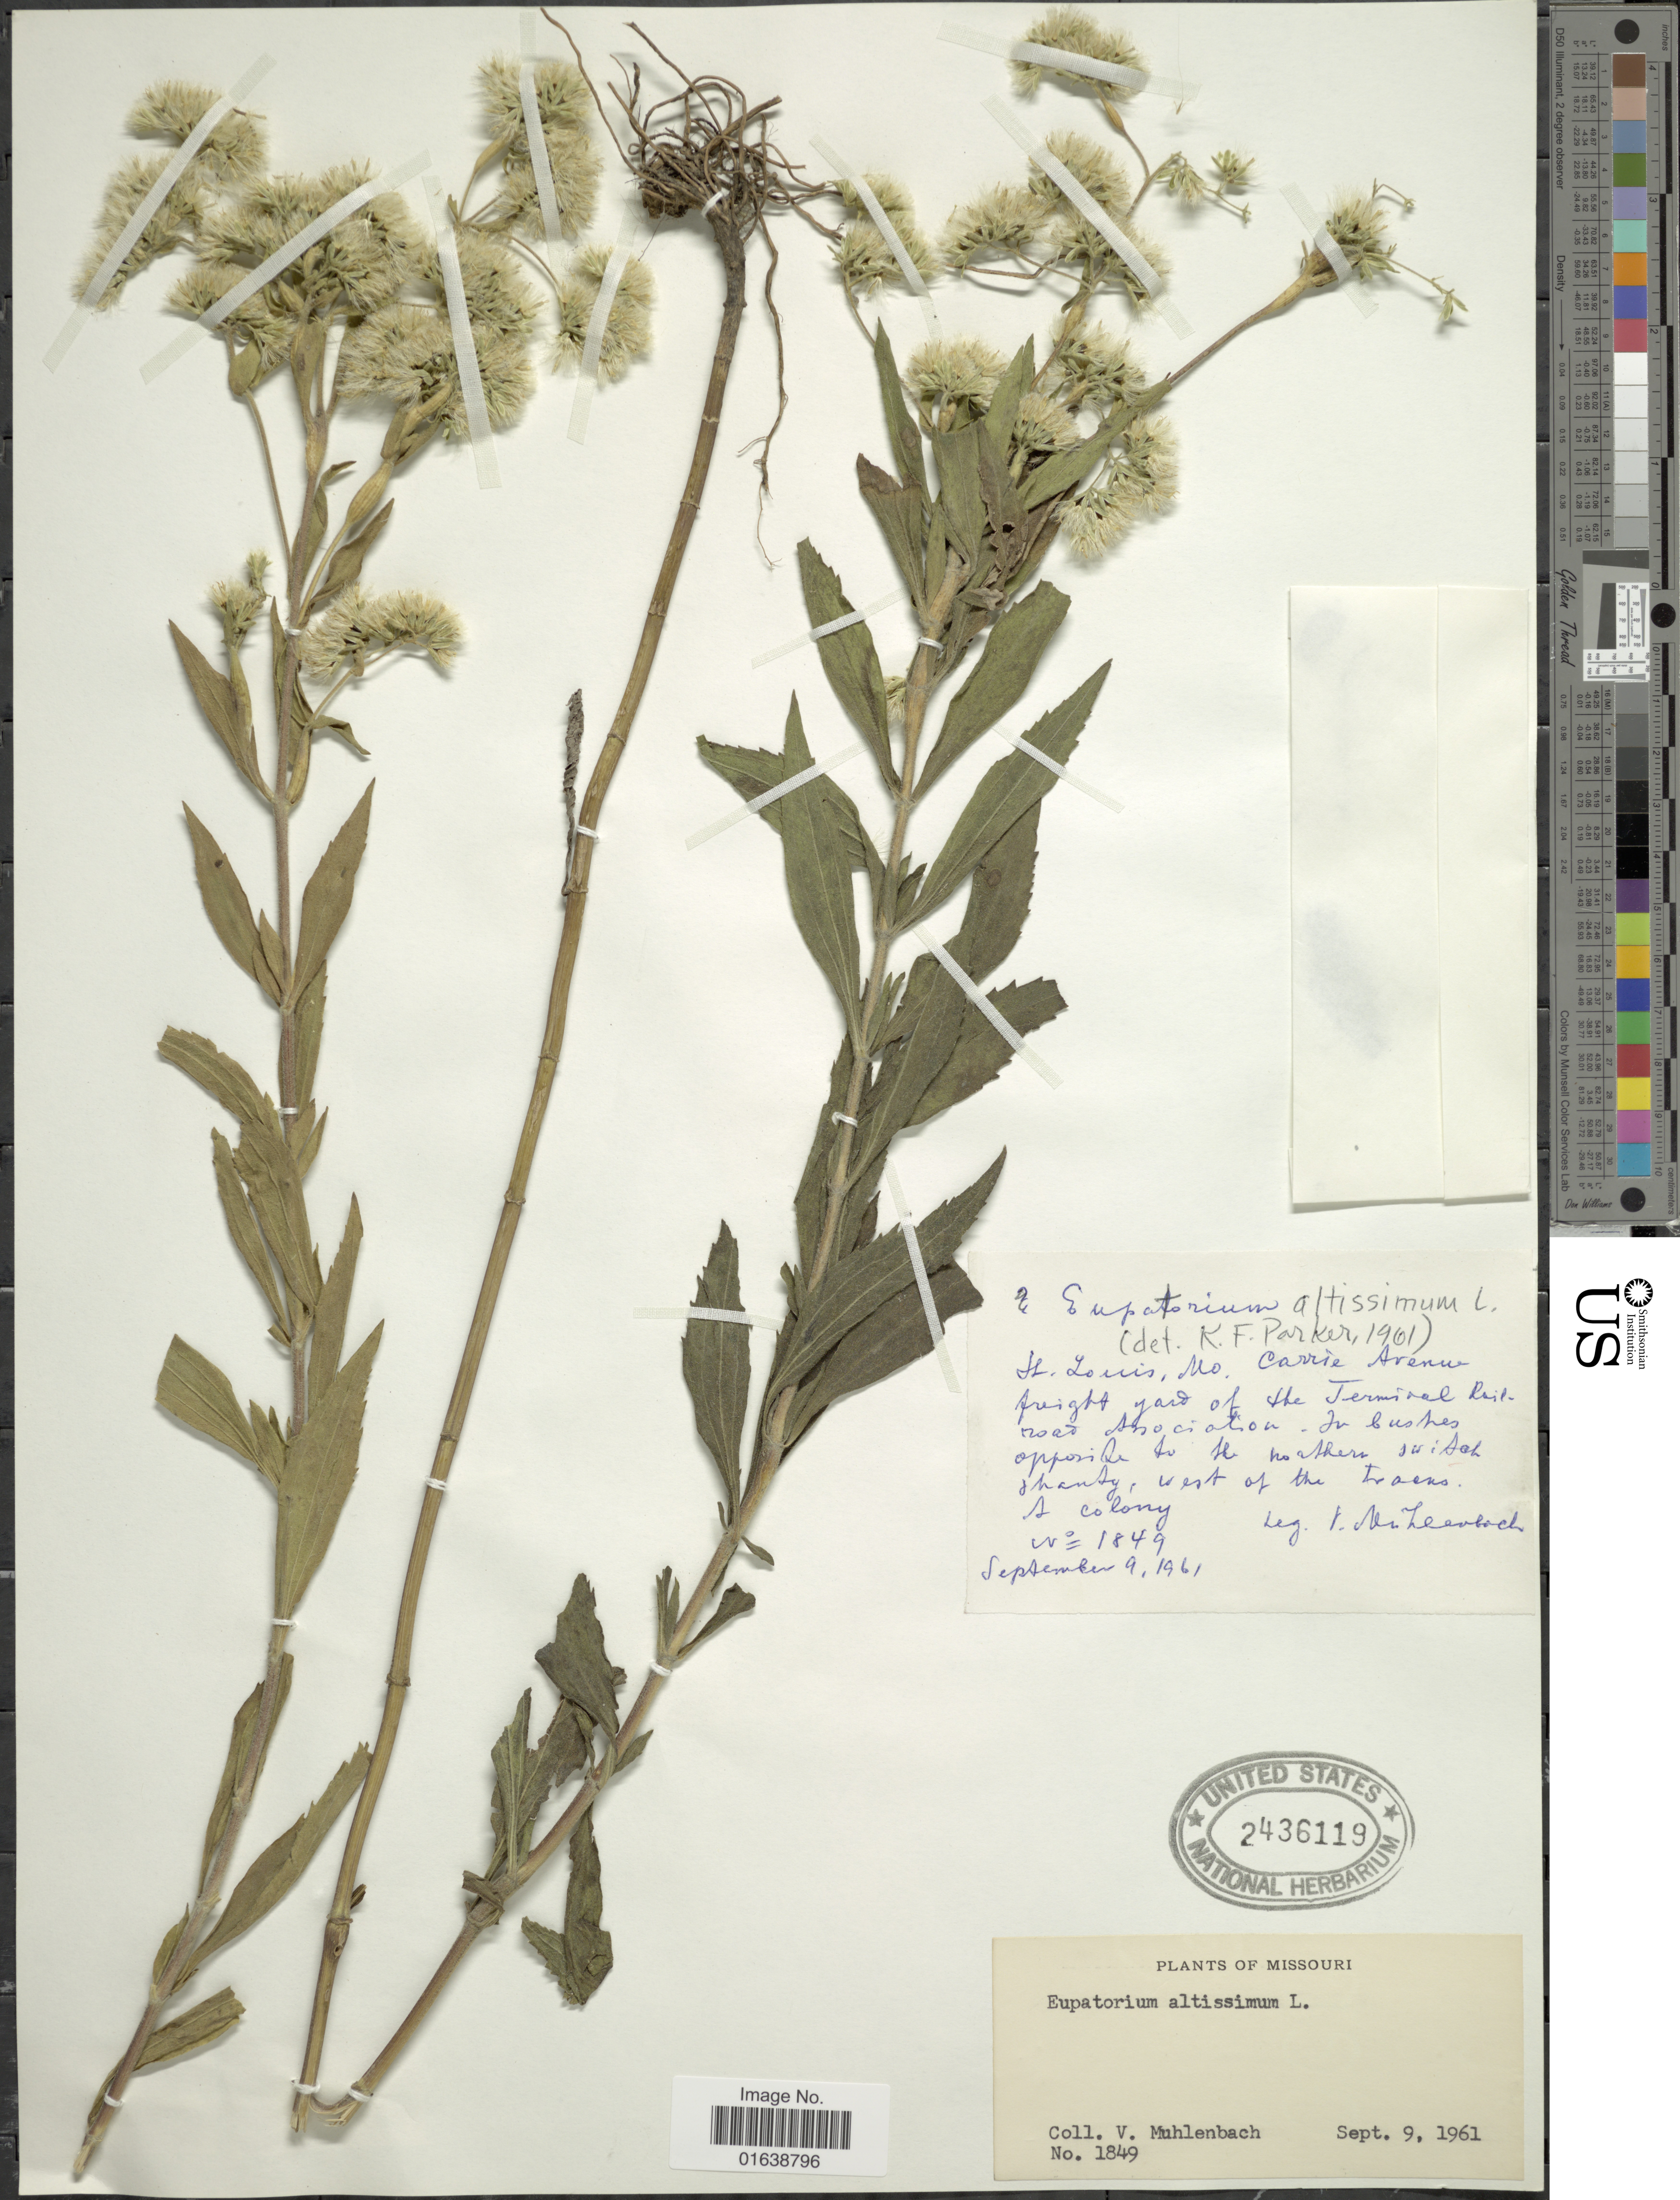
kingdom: Plantae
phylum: Tracheophyta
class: Magnoliopsida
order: Asterales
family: Asteraceae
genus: Eupatorium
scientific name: Eupatorium altissimum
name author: L.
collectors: V. Mühlenbach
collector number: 1849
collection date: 1961-09-09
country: United States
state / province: Missouri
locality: Missouri.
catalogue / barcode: US 2436119